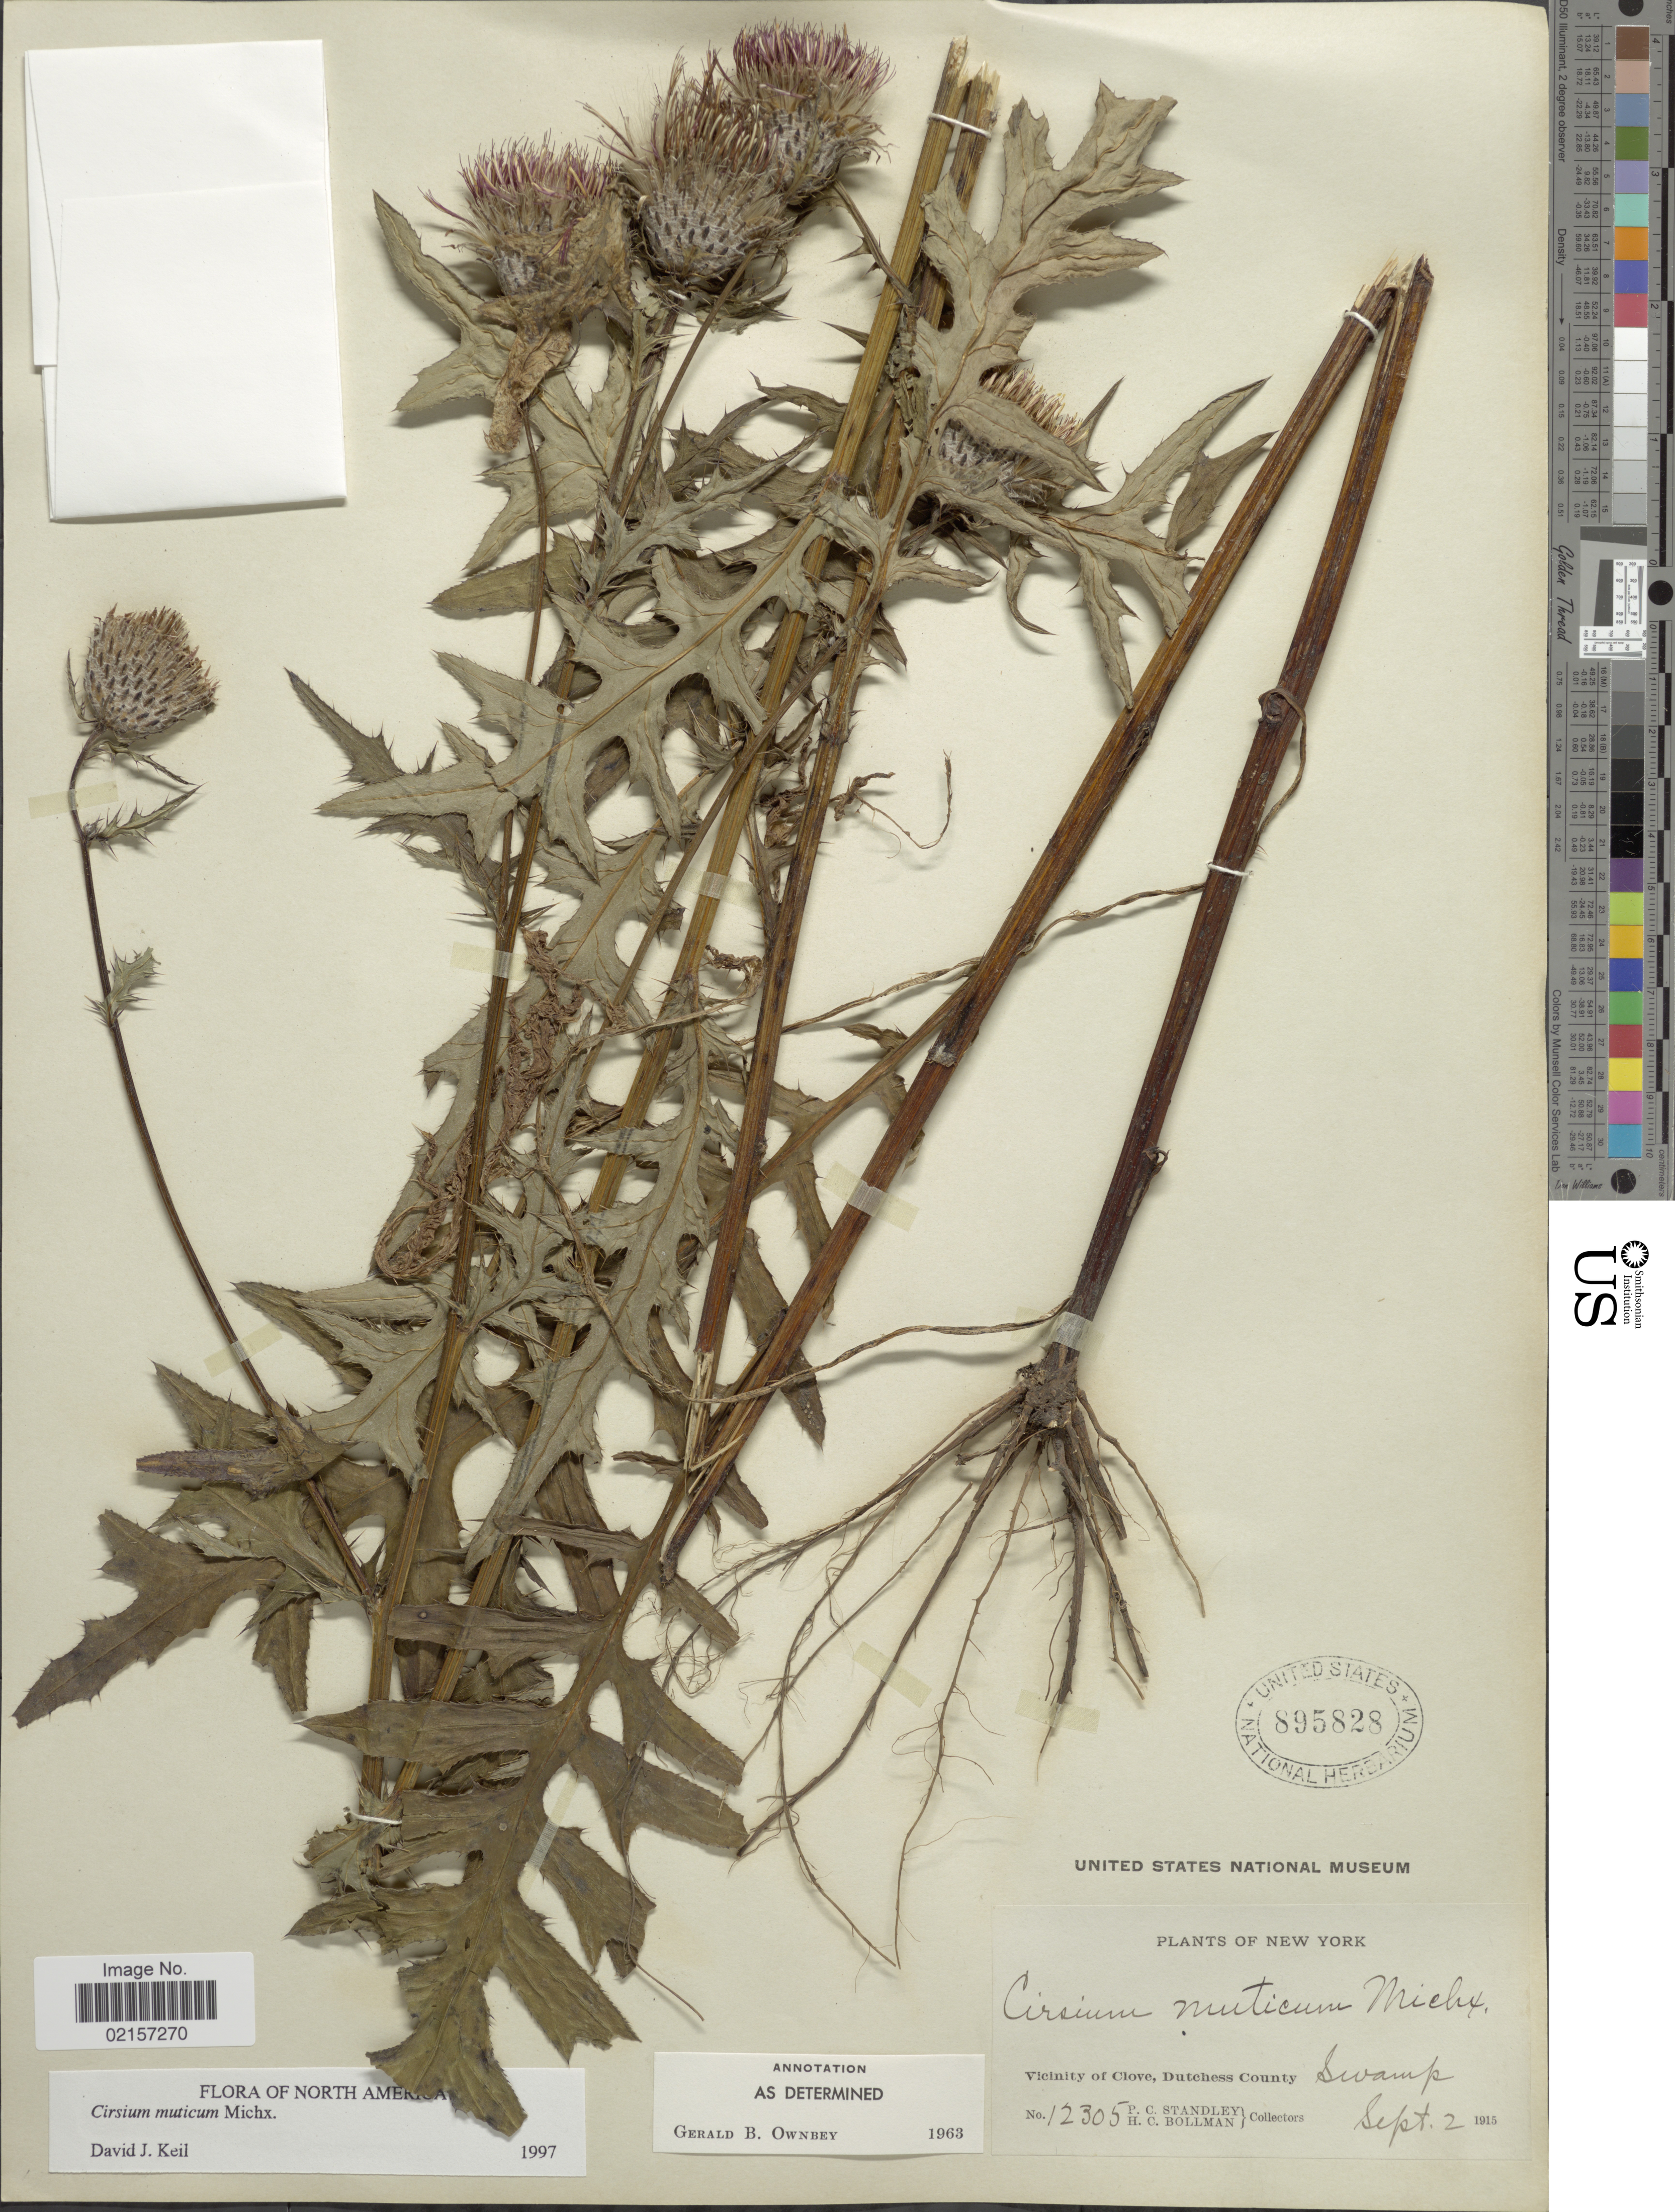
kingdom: Plantae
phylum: Tracheophyta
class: Magnoliopsida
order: Asterales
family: Asteraceae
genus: Cirsium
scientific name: Cirsium muticum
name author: Michx.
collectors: P. C. Standley & H. C. Bollman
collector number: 12305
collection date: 1915-09-02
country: United States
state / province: New York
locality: Vicinity of Clove, Dutchess County, swamp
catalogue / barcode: US 895828